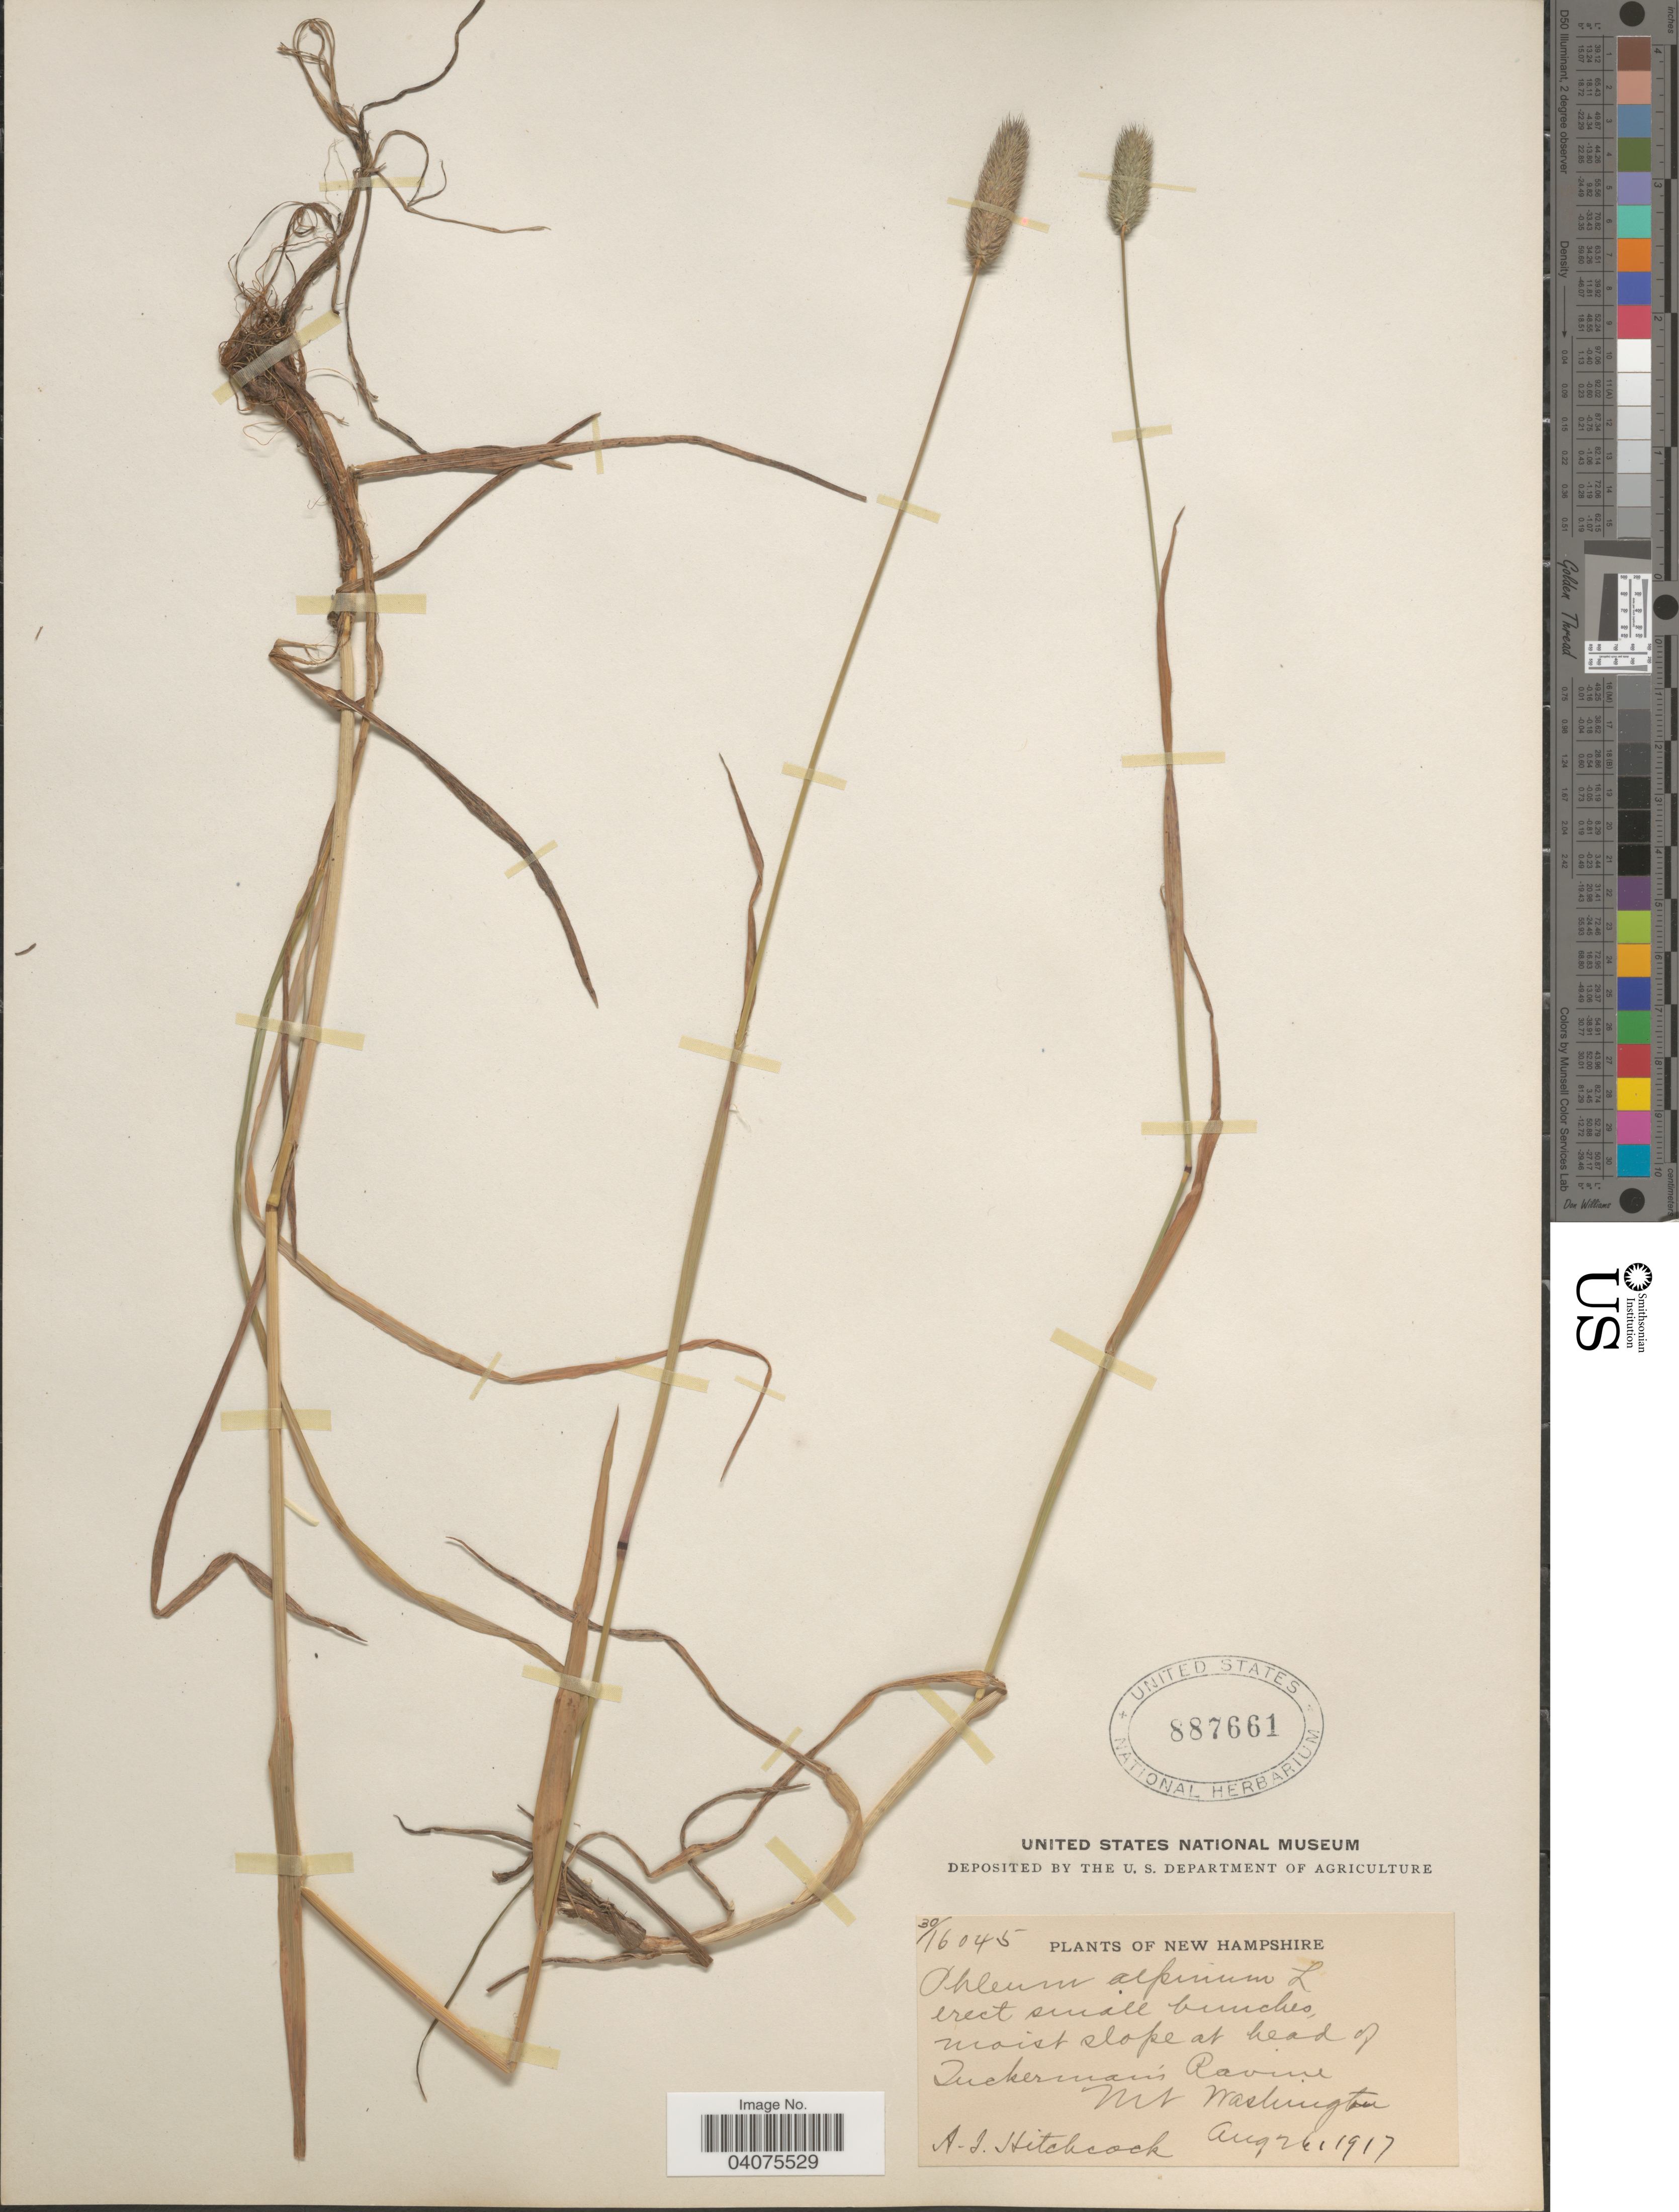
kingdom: Plantae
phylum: Tracheophyta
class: Liliopsida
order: Poales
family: Poaceae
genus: Phleum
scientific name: Phleum alpinum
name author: L.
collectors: A. S. Hitchcock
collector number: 30/16045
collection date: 1917-08-26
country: United States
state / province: New Hampshire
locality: Moist slopes at head of Tuckerman's Ravine. Mt Washington.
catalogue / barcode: US 887661